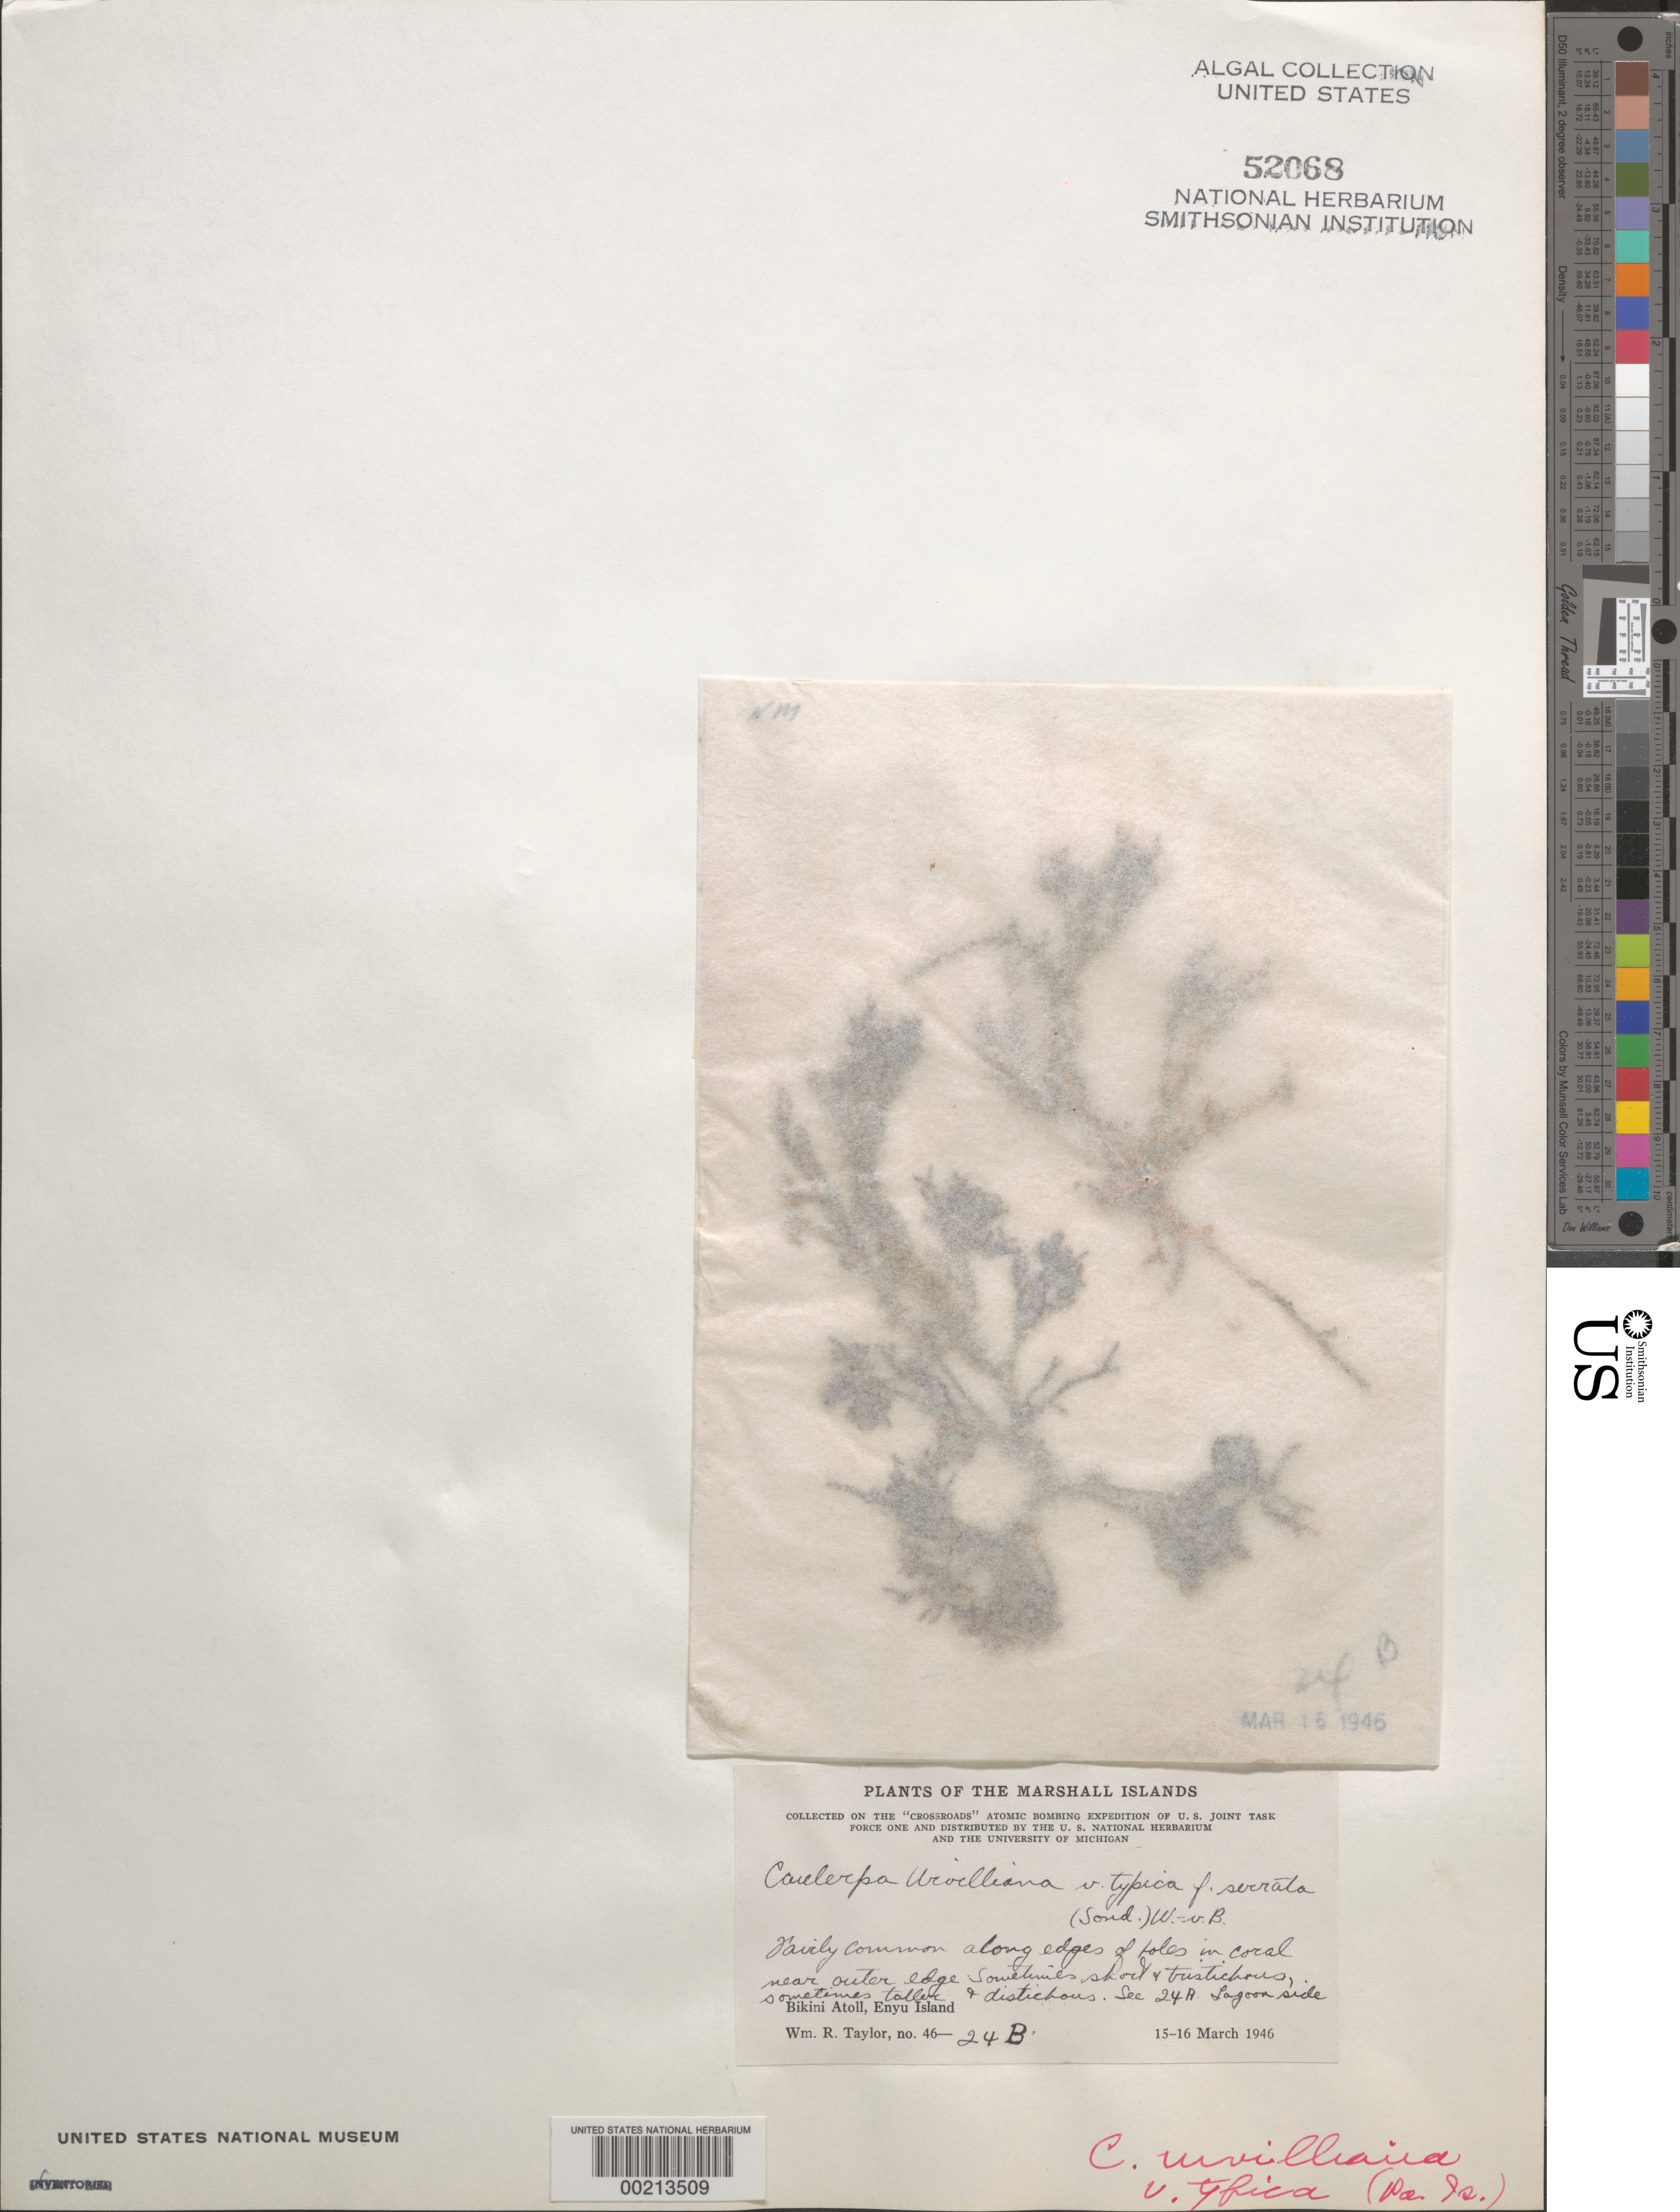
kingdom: Plantae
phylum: Chlorophyta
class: Ulvophyceae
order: Bryopsidales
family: Caulerpaceae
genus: Caulerpa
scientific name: Caulerpa urvilleana var. typica forma serrata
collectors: W. R. Taylor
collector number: WRT 46-24b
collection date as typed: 15 Mar 1946 TO 16 Mar 1946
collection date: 1946-03-15/1946-03-16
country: Marshall Islands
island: Bikini Atoll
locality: Enyu Islet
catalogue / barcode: US 52068